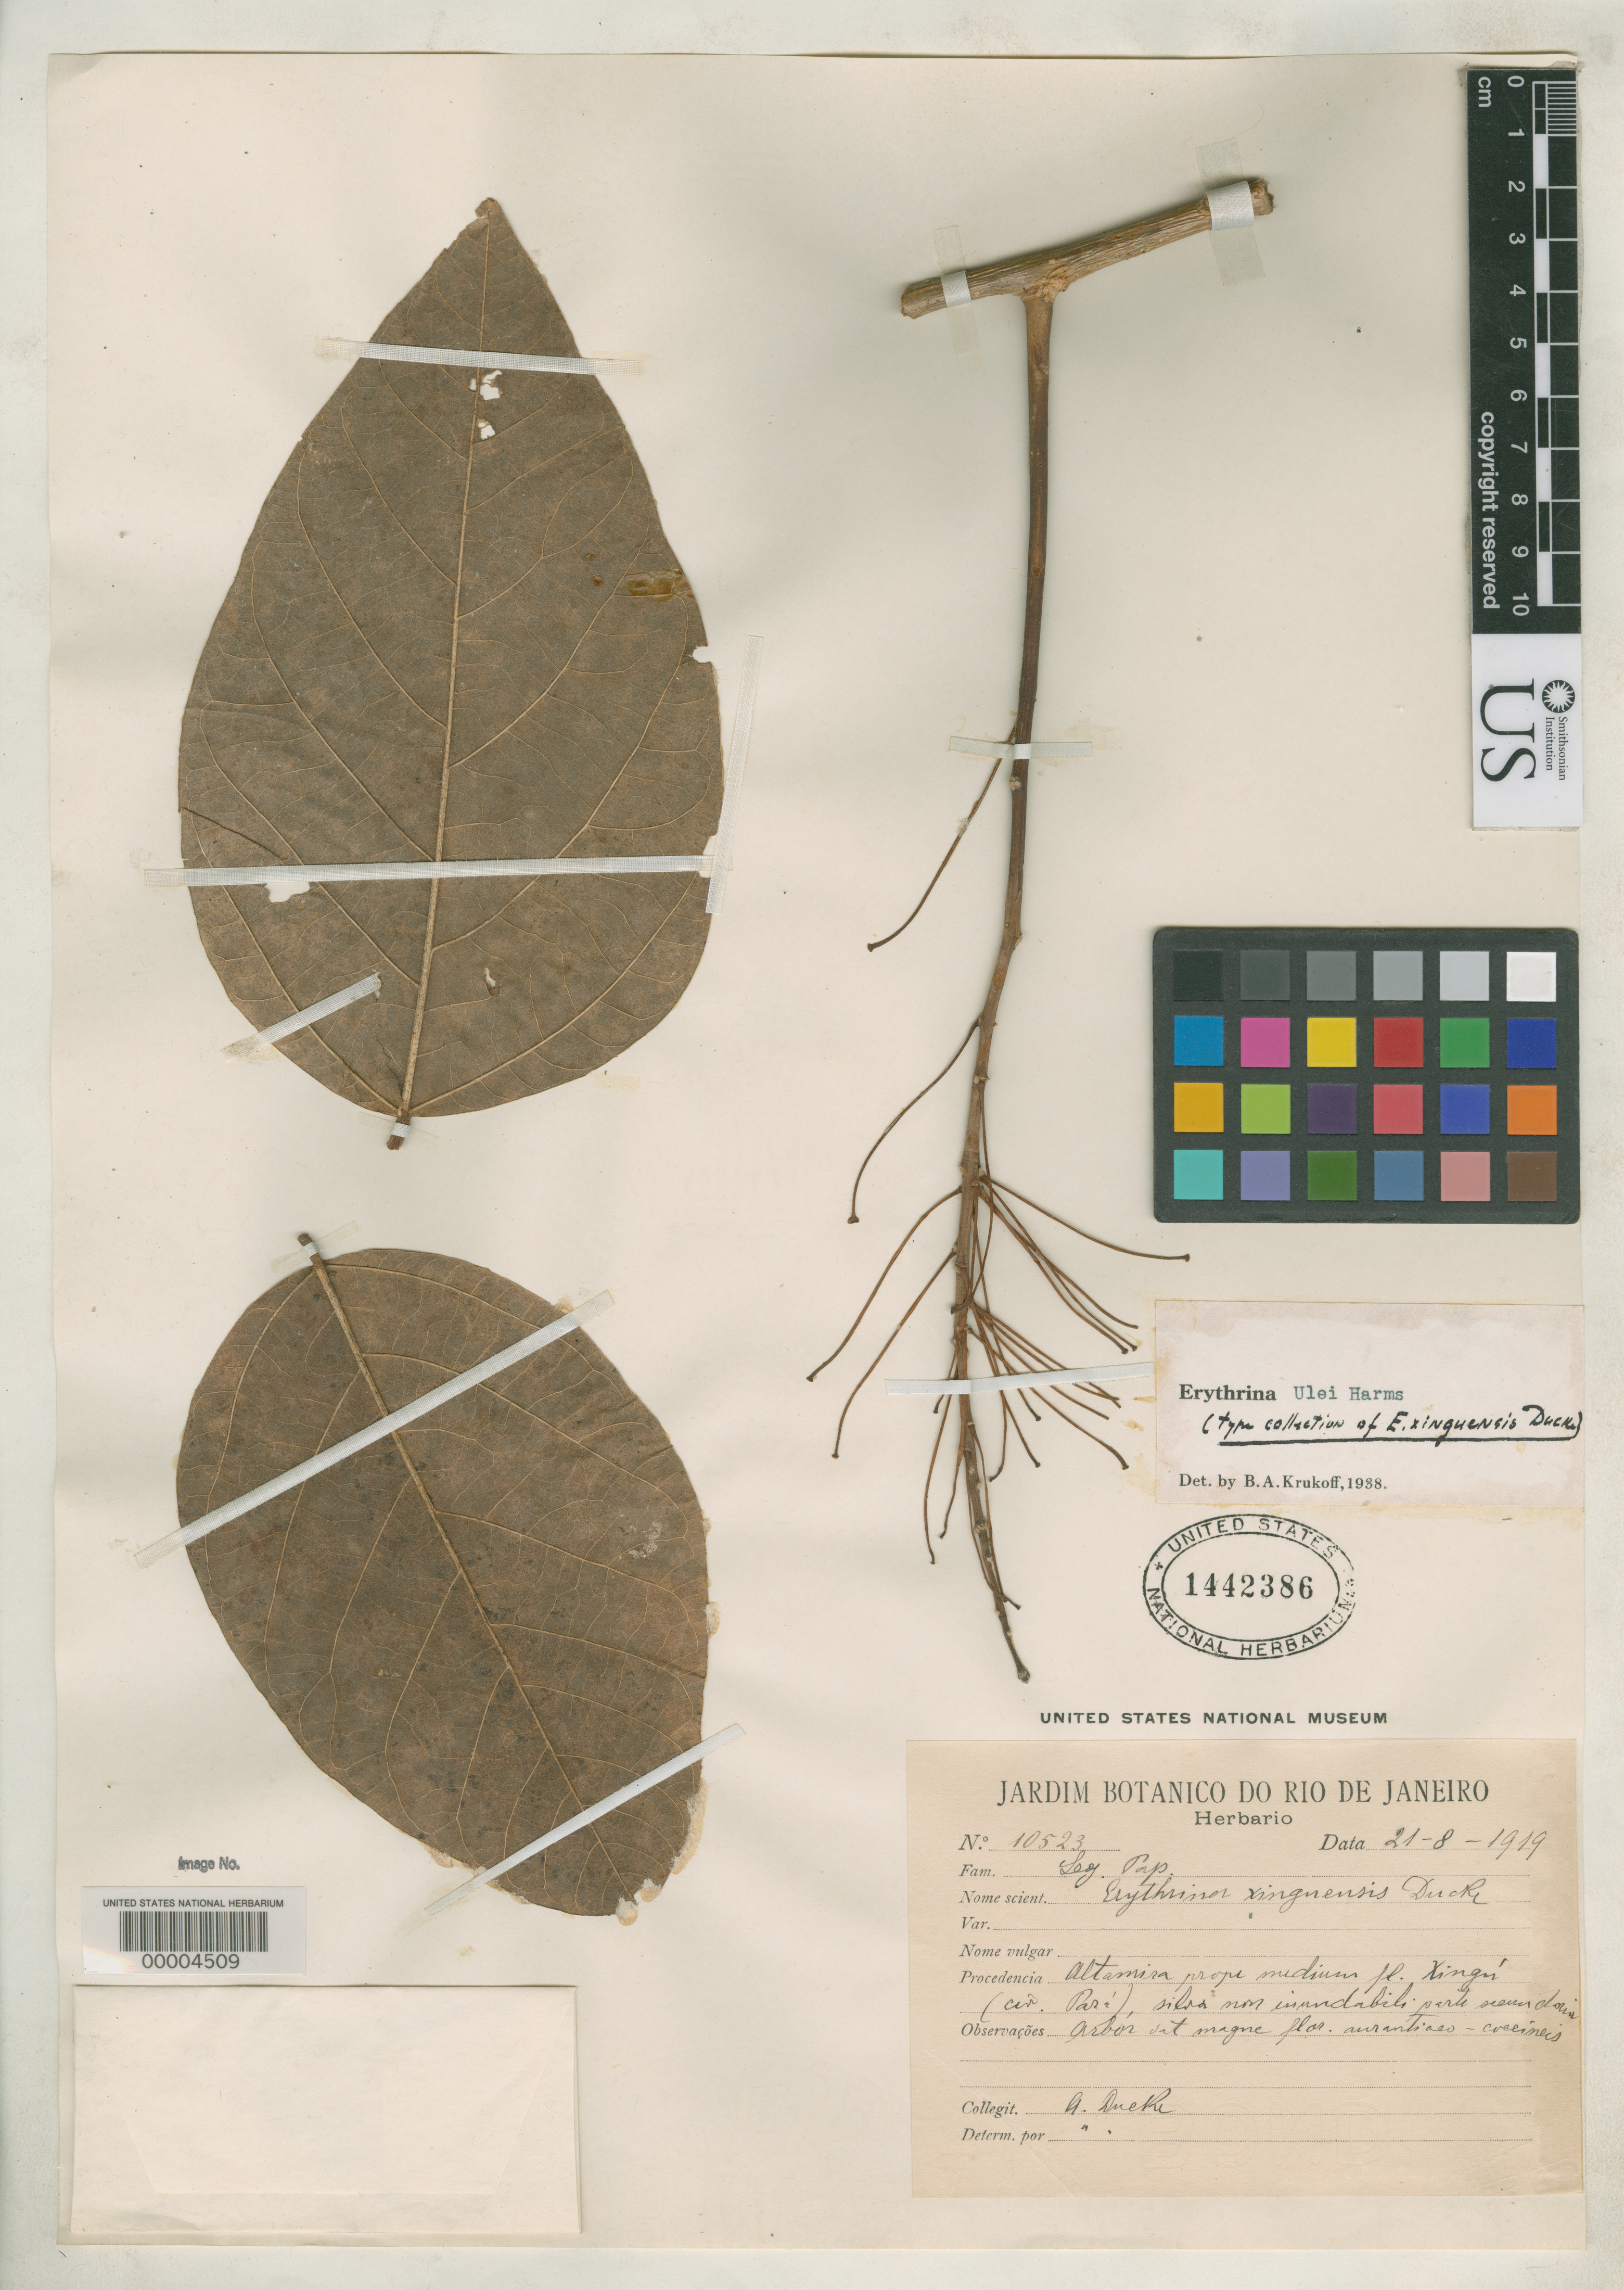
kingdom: Plantae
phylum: Tracheophyta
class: Magnoliopsida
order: Fabales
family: Fabaceae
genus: Erythrina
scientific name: Erythrina xinguensis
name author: Ducke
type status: Isotype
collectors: A. Ducke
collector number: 10523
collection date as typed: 21 Aug 1919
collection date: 1919-08-21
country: Brazil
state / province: Minas Gerais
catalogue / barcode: US 1442386